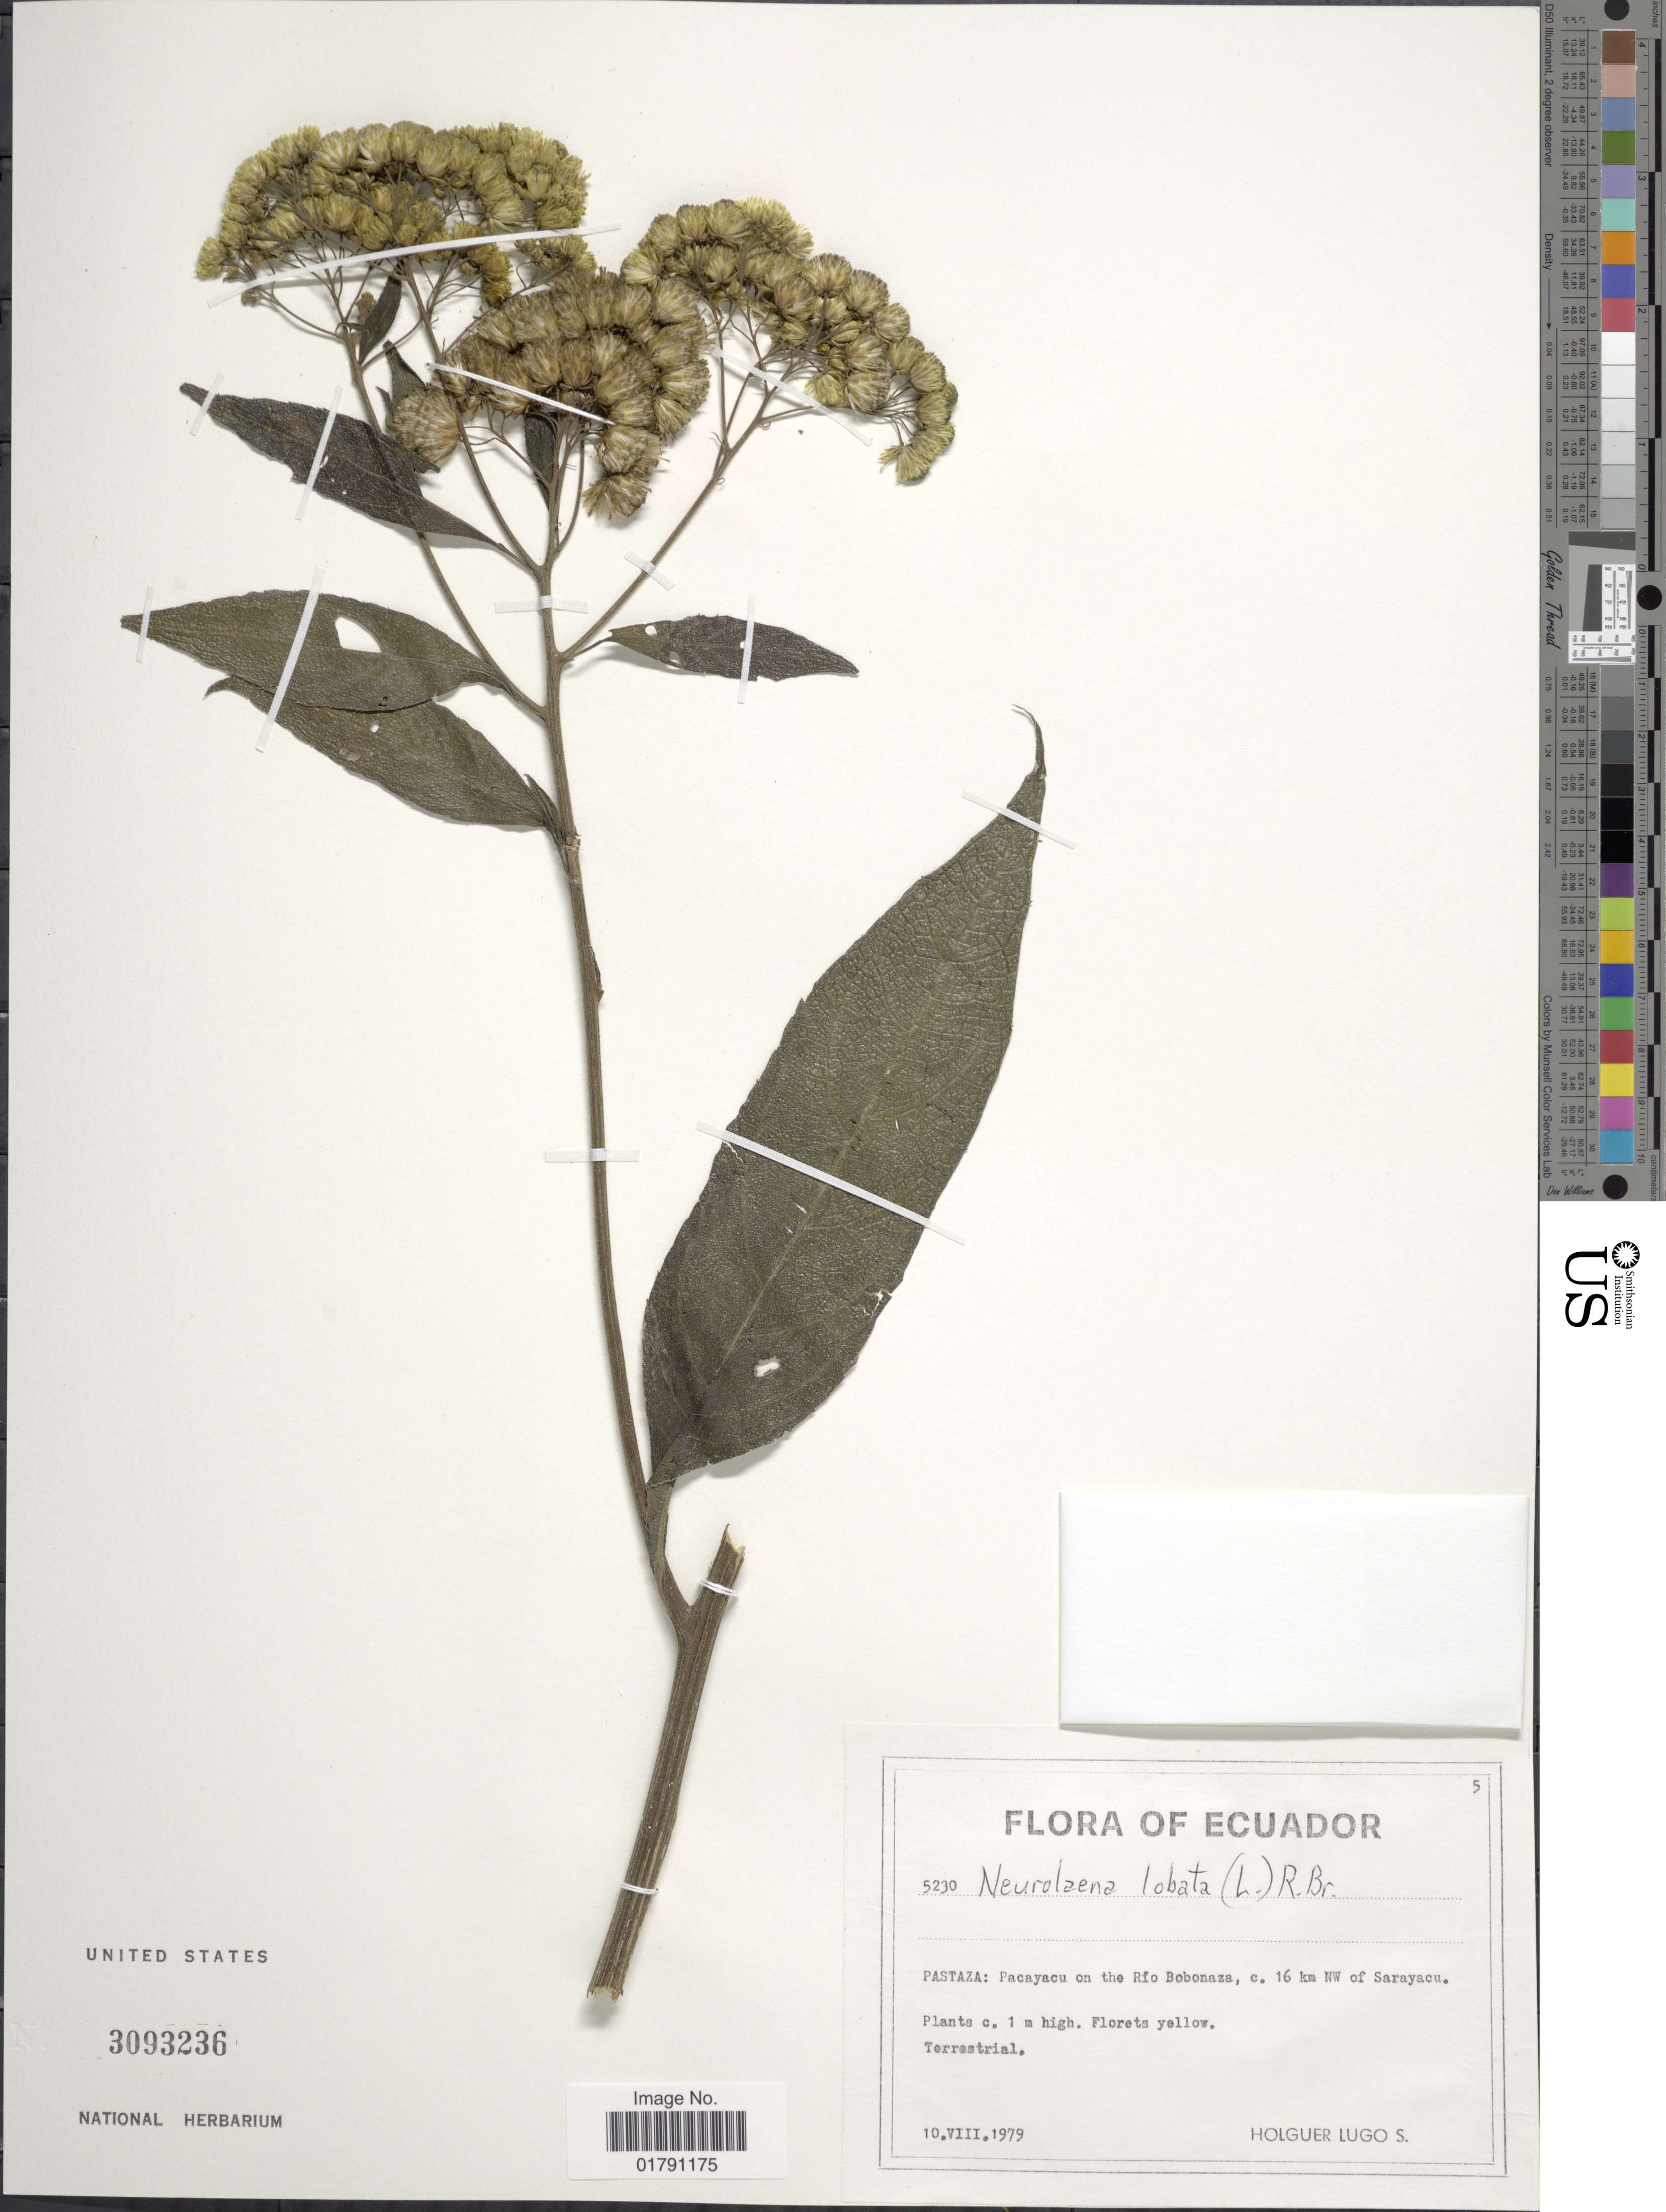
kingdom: Plantae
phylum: Tracheophyta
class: Magnoliopsida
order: Asterales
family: Asteraceae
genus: Neurolaena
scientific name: Neurolaena lobata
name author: (L.) R. Br. ex Cass.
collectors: H. Lugo S.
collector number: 5230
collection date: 1979-08-10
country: Ecuador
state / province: Pastaza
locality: Pacayacu on the Rio Bobonaza, c. 16 km NW of Sarayacu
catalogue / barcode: US 3093236